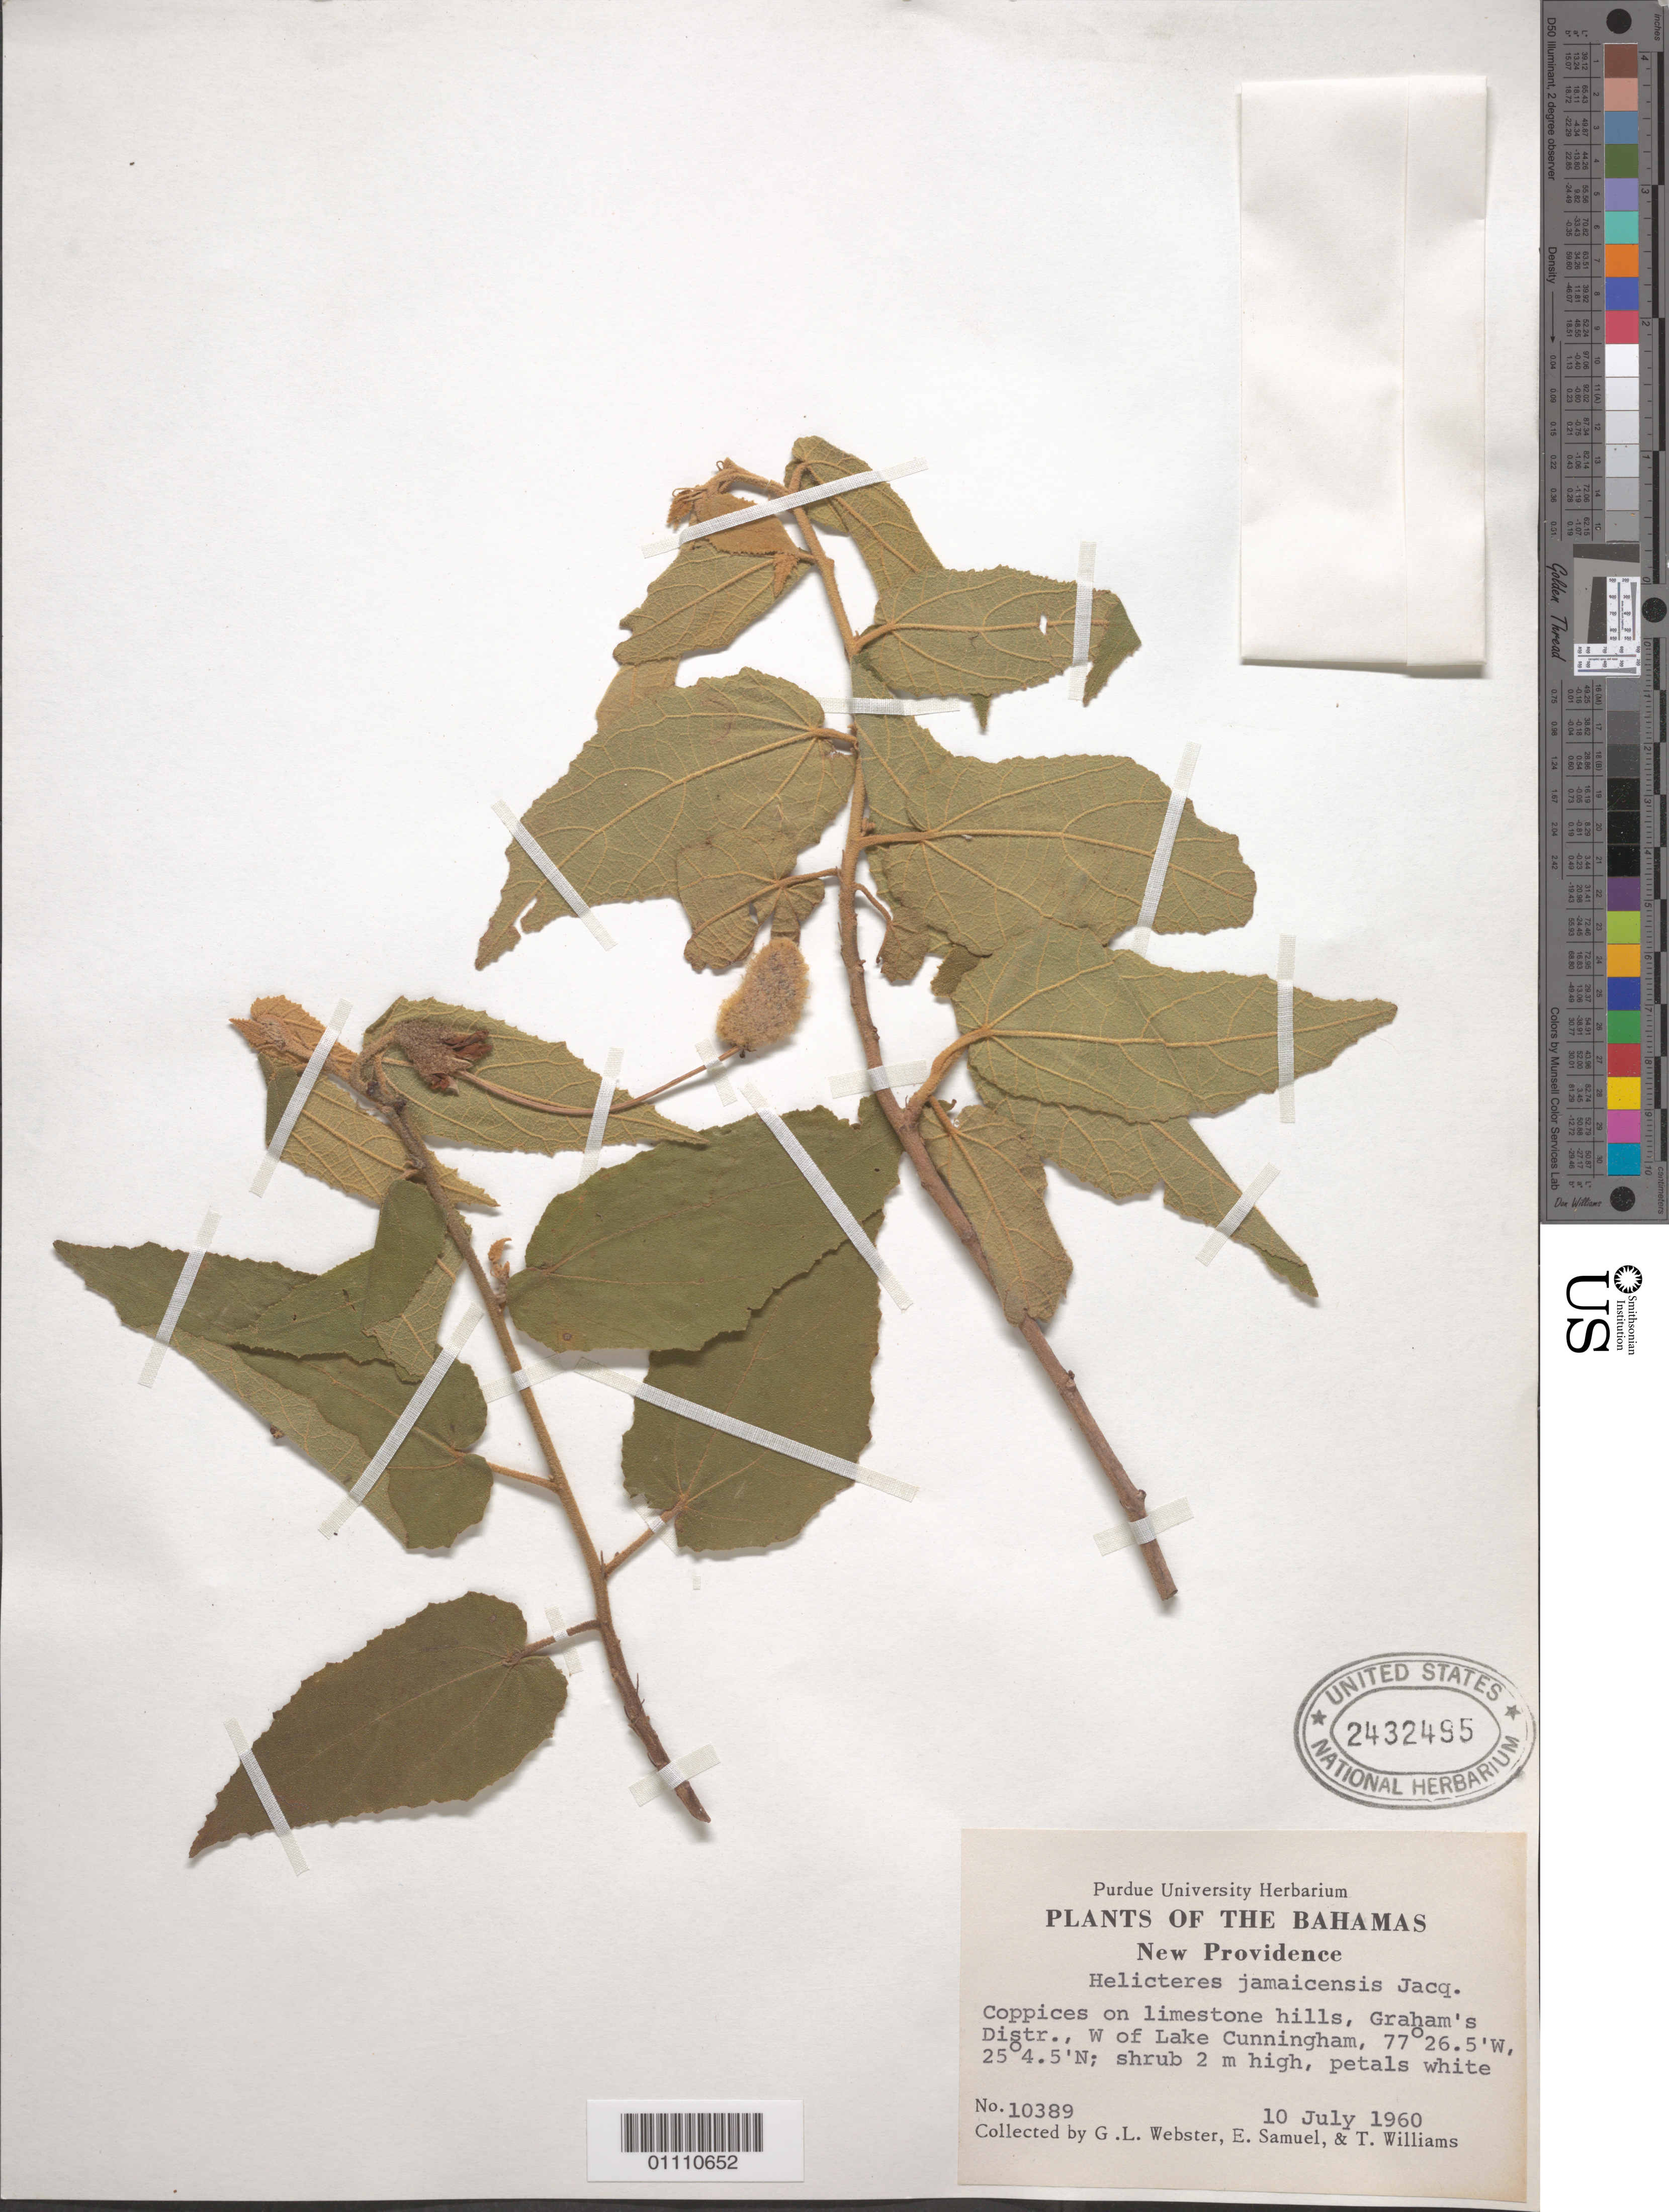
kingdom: Plantae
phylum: Tracheophyta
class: Magnoliopsida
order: Malvales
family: Malvaceae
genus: Helicteres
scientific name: Helicteres jamaicensis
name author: Jacq.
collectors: G. L. Webster, E. Samuel & T. Williams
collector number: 10389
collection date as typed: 10 Jul 1960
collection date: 1960-07-10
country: Bahamas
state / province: Graham's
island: New Providence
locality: Graham's Distr., W of Lake Cunningham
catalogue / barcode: US 2432495